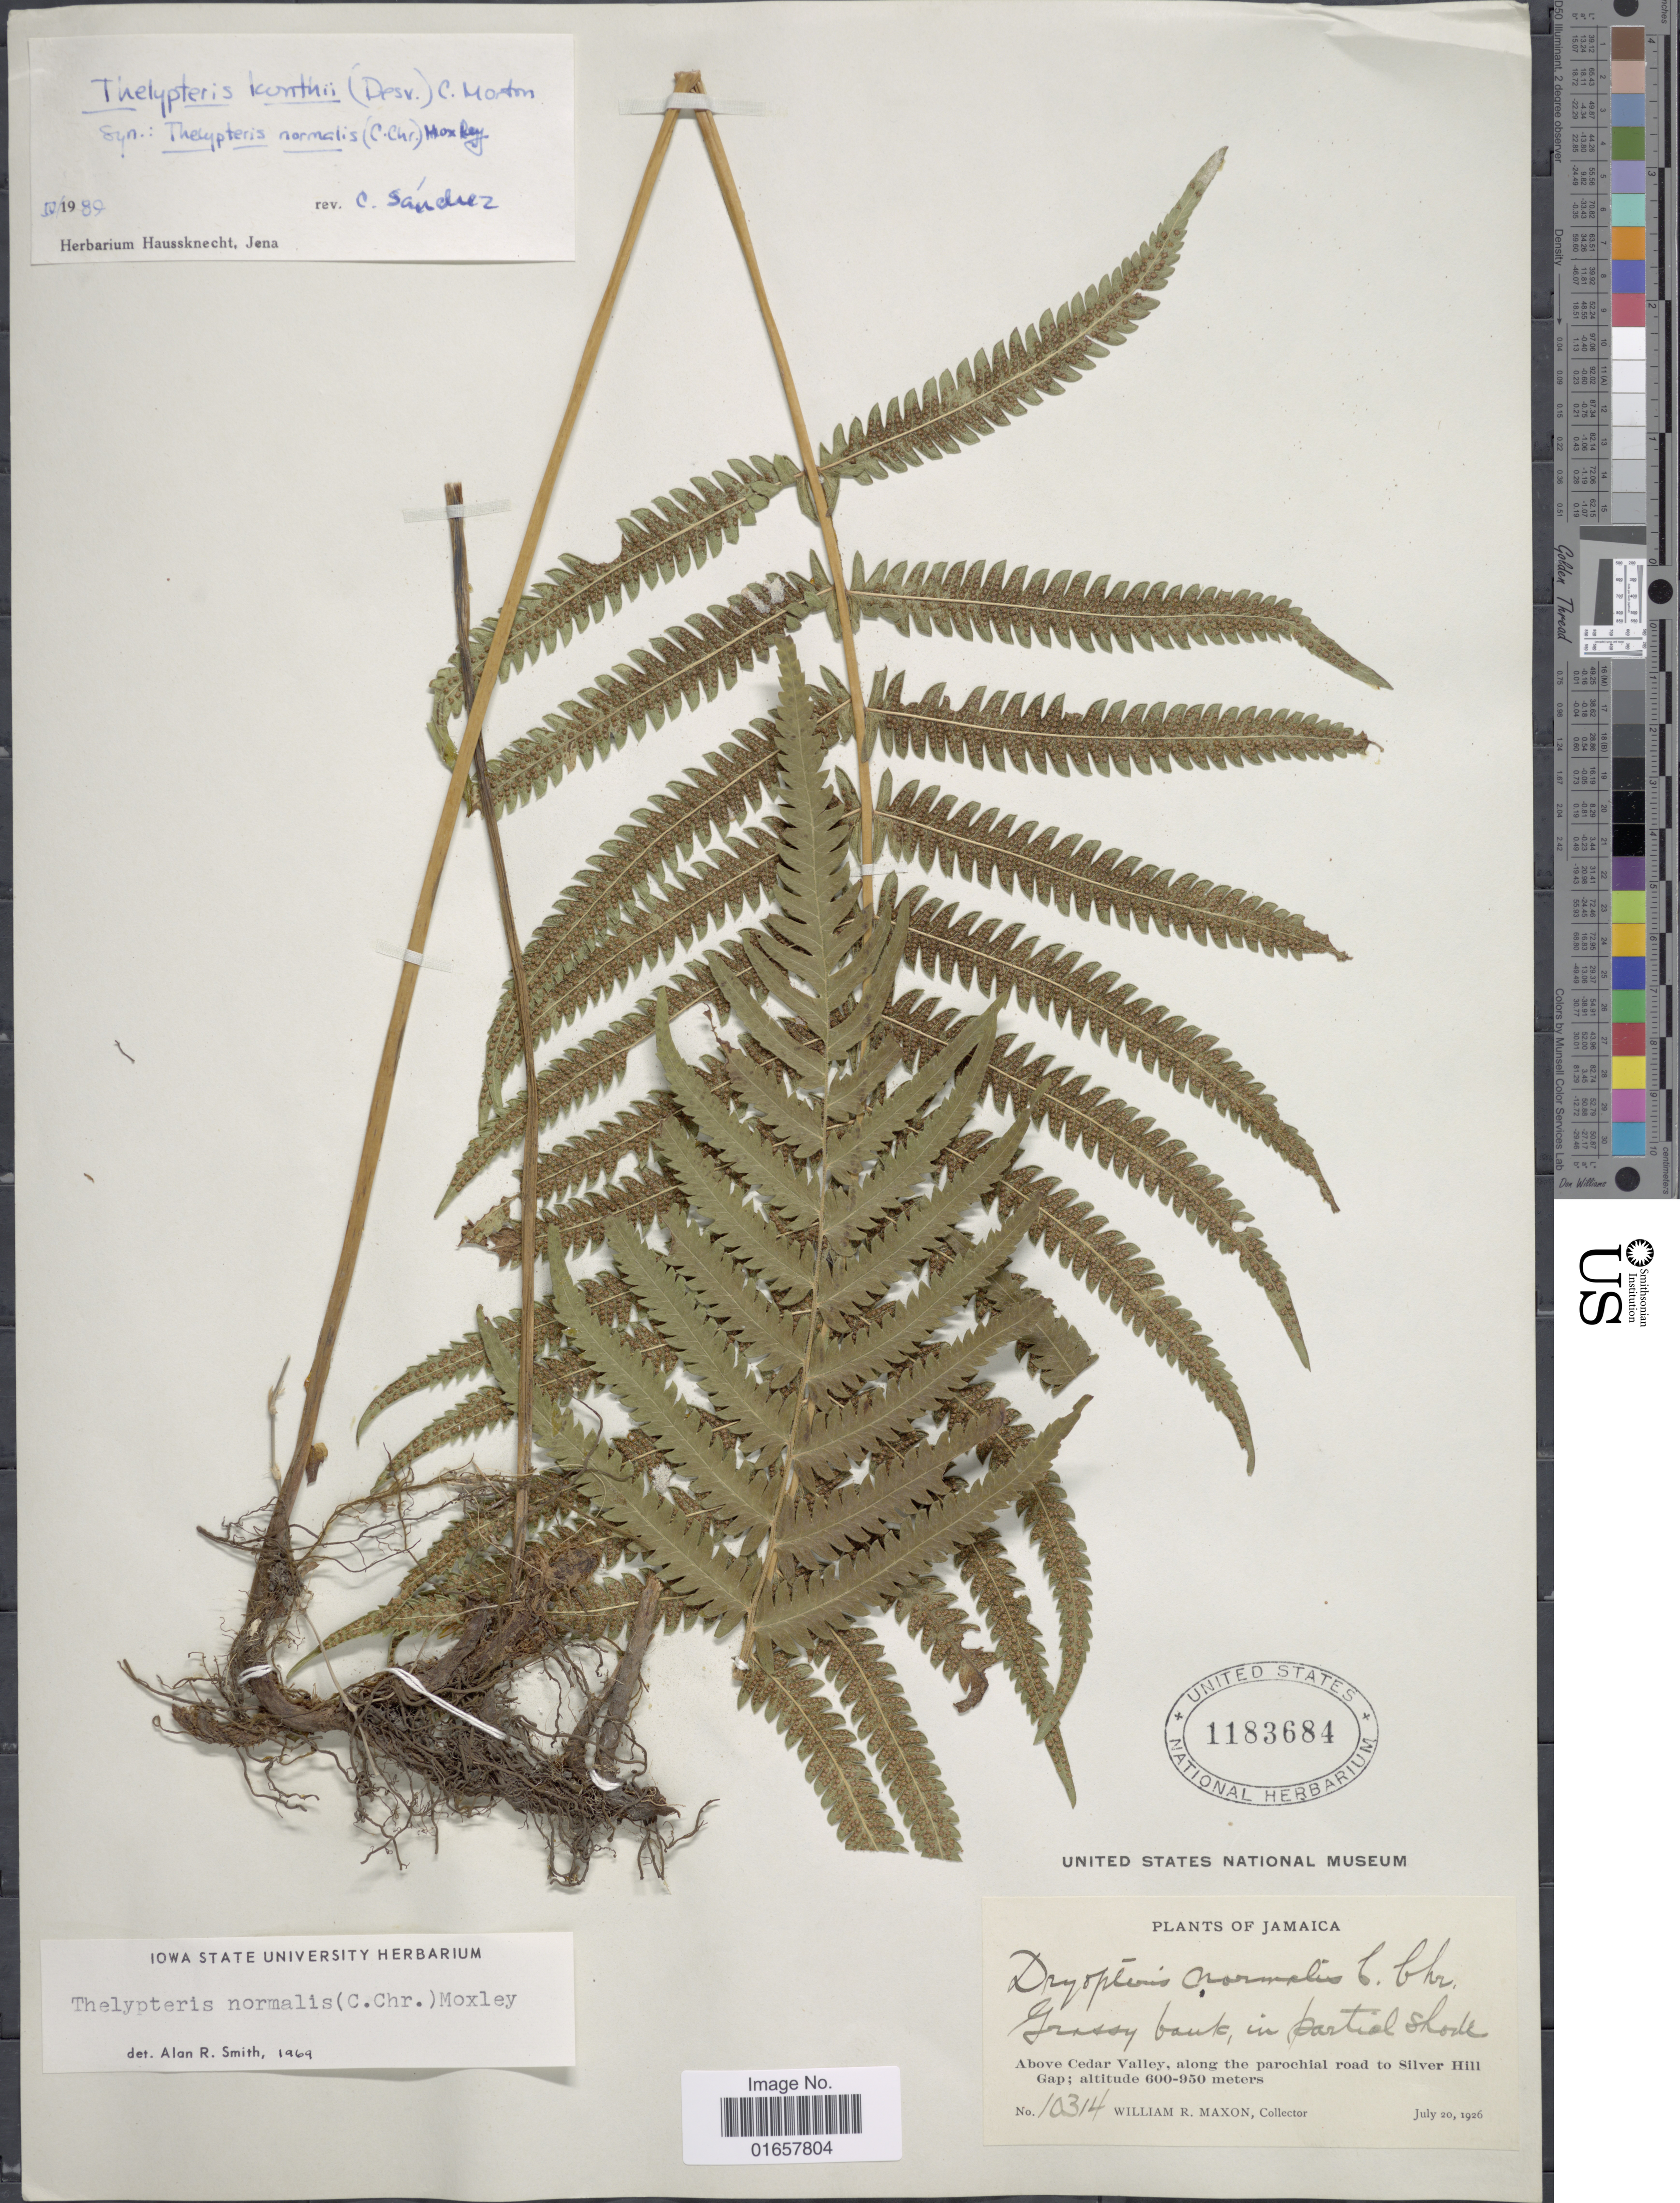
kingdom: Plantae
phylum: Tracheophyta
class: Polypodiopsida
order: Polypodiales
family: Thelypteridaceae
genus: Christella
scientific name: Christella kunthii comb. ined.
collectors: W. R. Maxon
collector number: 10314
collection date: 1926-07-20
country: Jamaica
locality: Jamaica, Above Cedar Valley, along the parochial road to Silver Hill Gap.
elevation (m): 600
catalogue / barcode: US 1183684